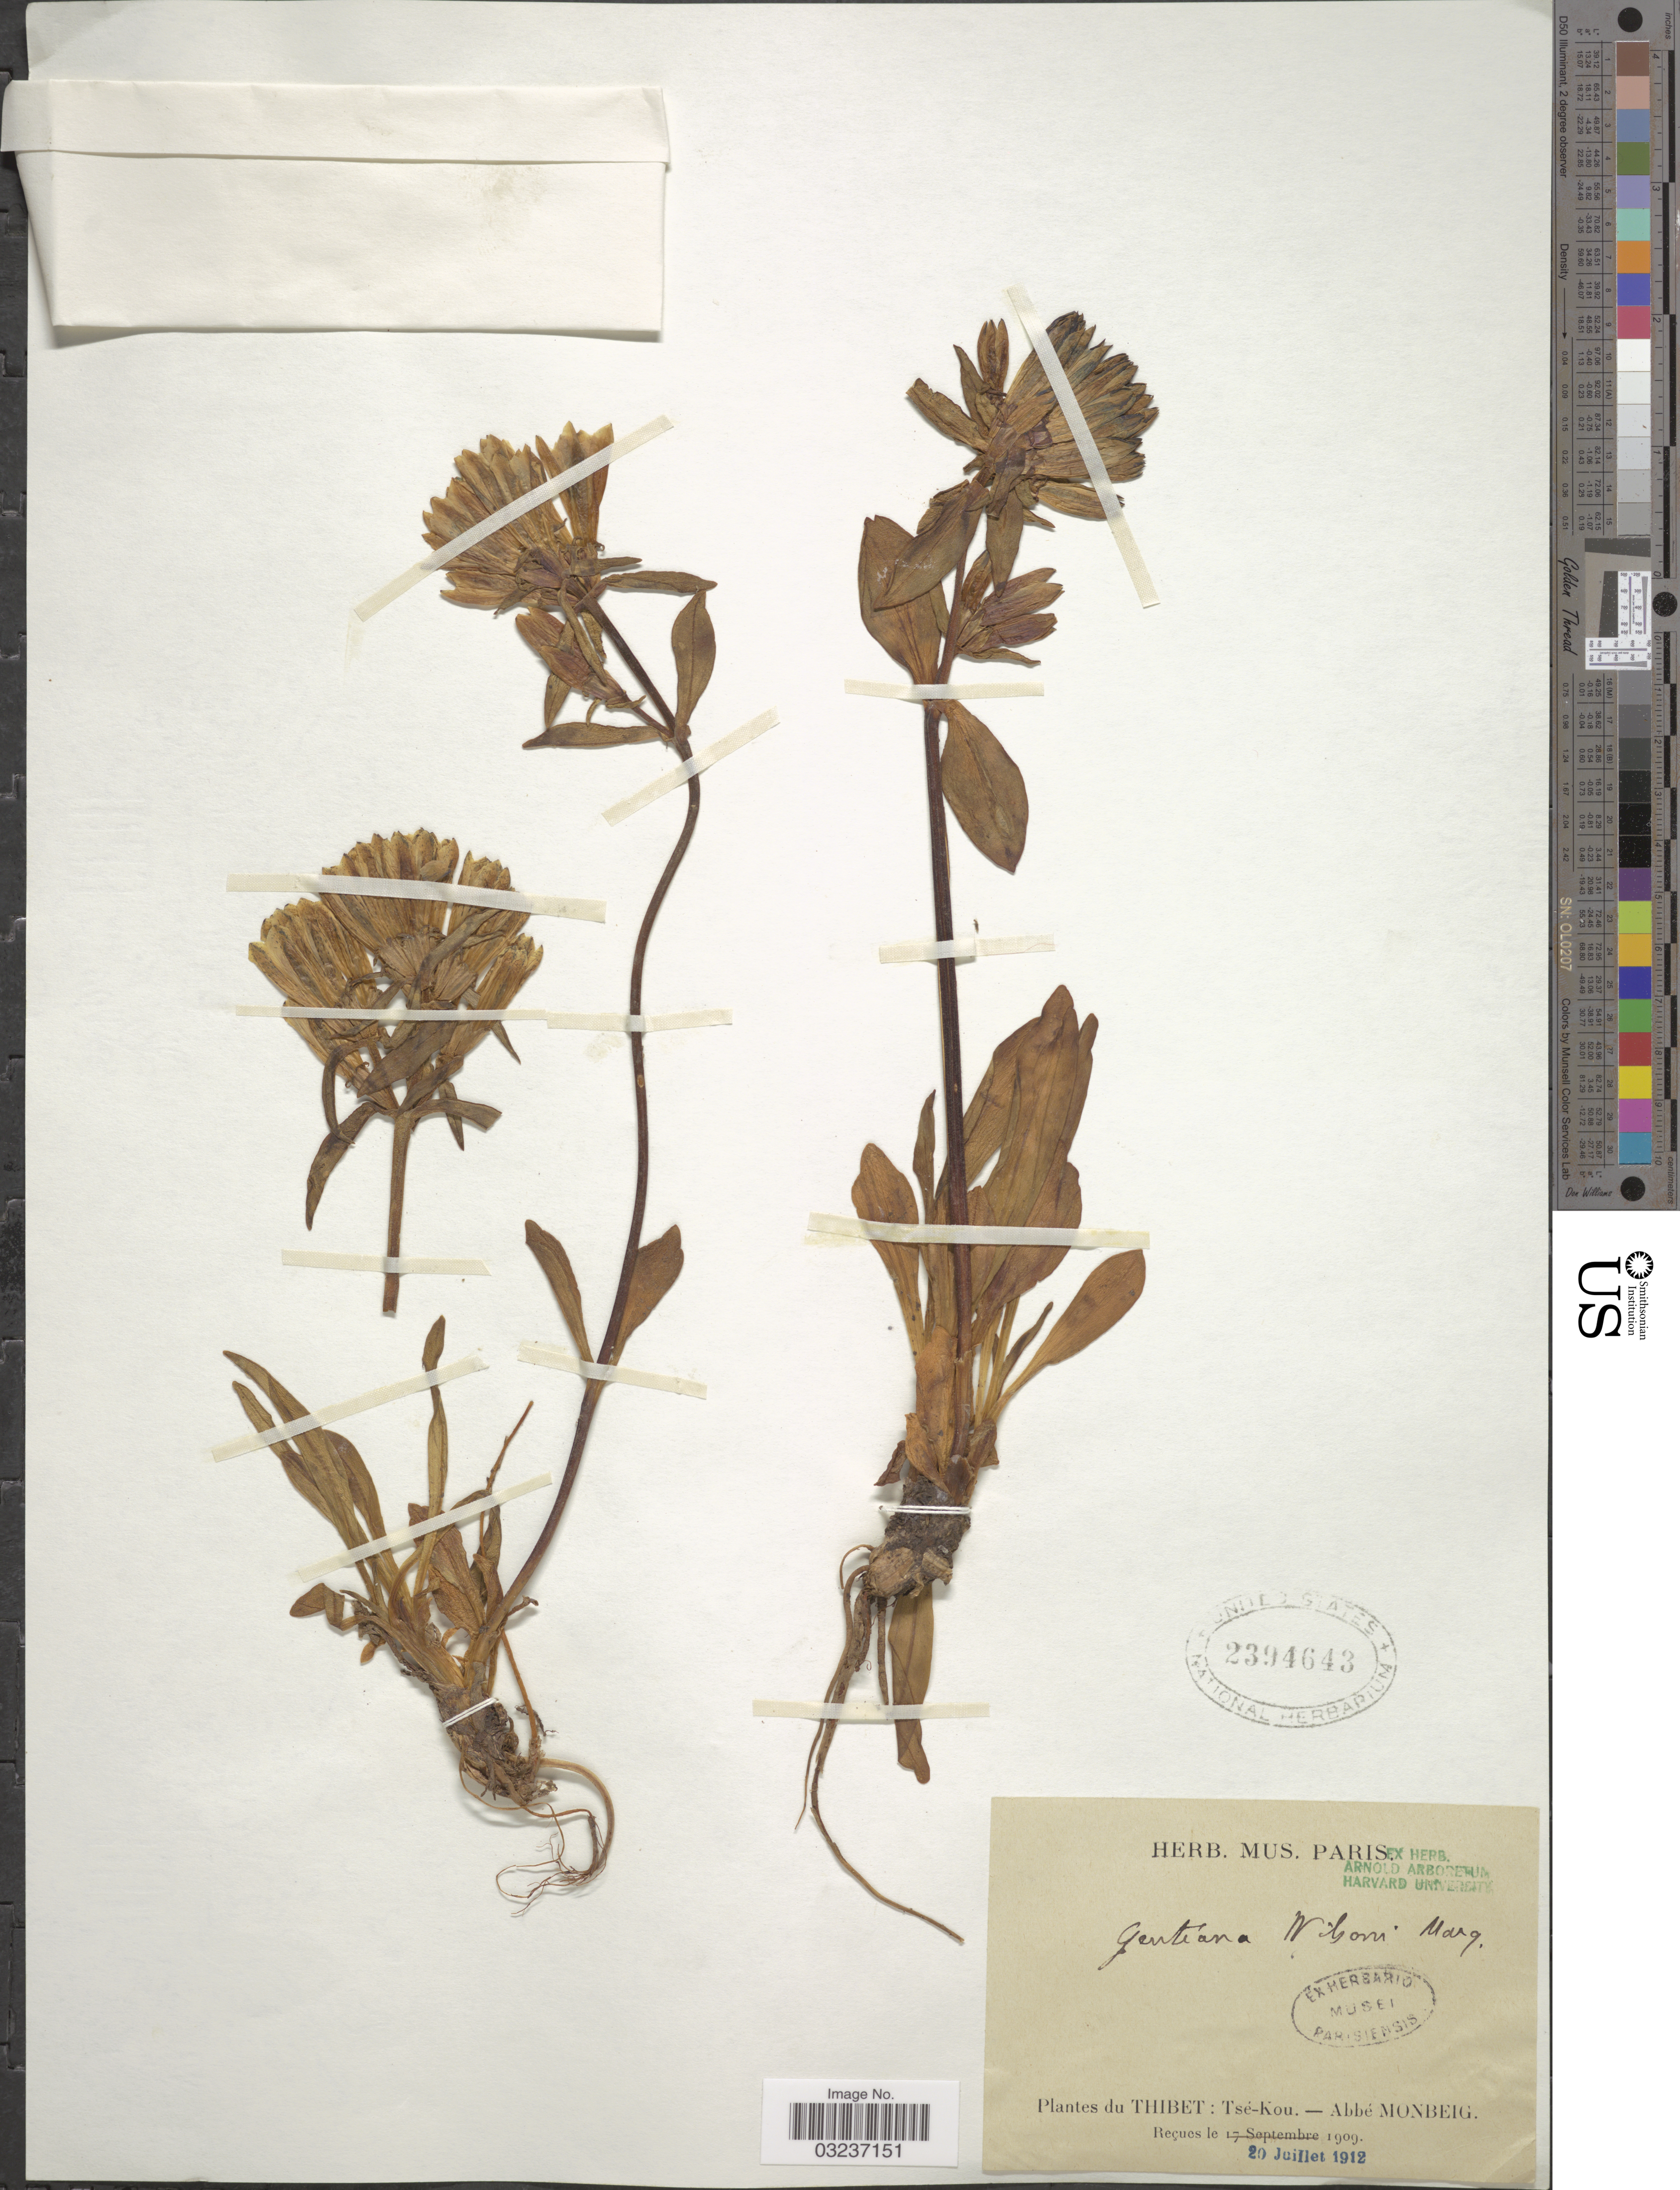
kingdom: Plantae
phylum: Tracheophyta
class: Magnoliopsida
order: Gentianales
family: Gentianaceae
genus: Gentiana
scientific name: Gentiana wilsonii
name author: C. Marquand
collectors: A. Monbeig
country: China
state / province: Xizang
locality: Thibet: Tsé-Kou.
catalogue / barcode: US 2394643